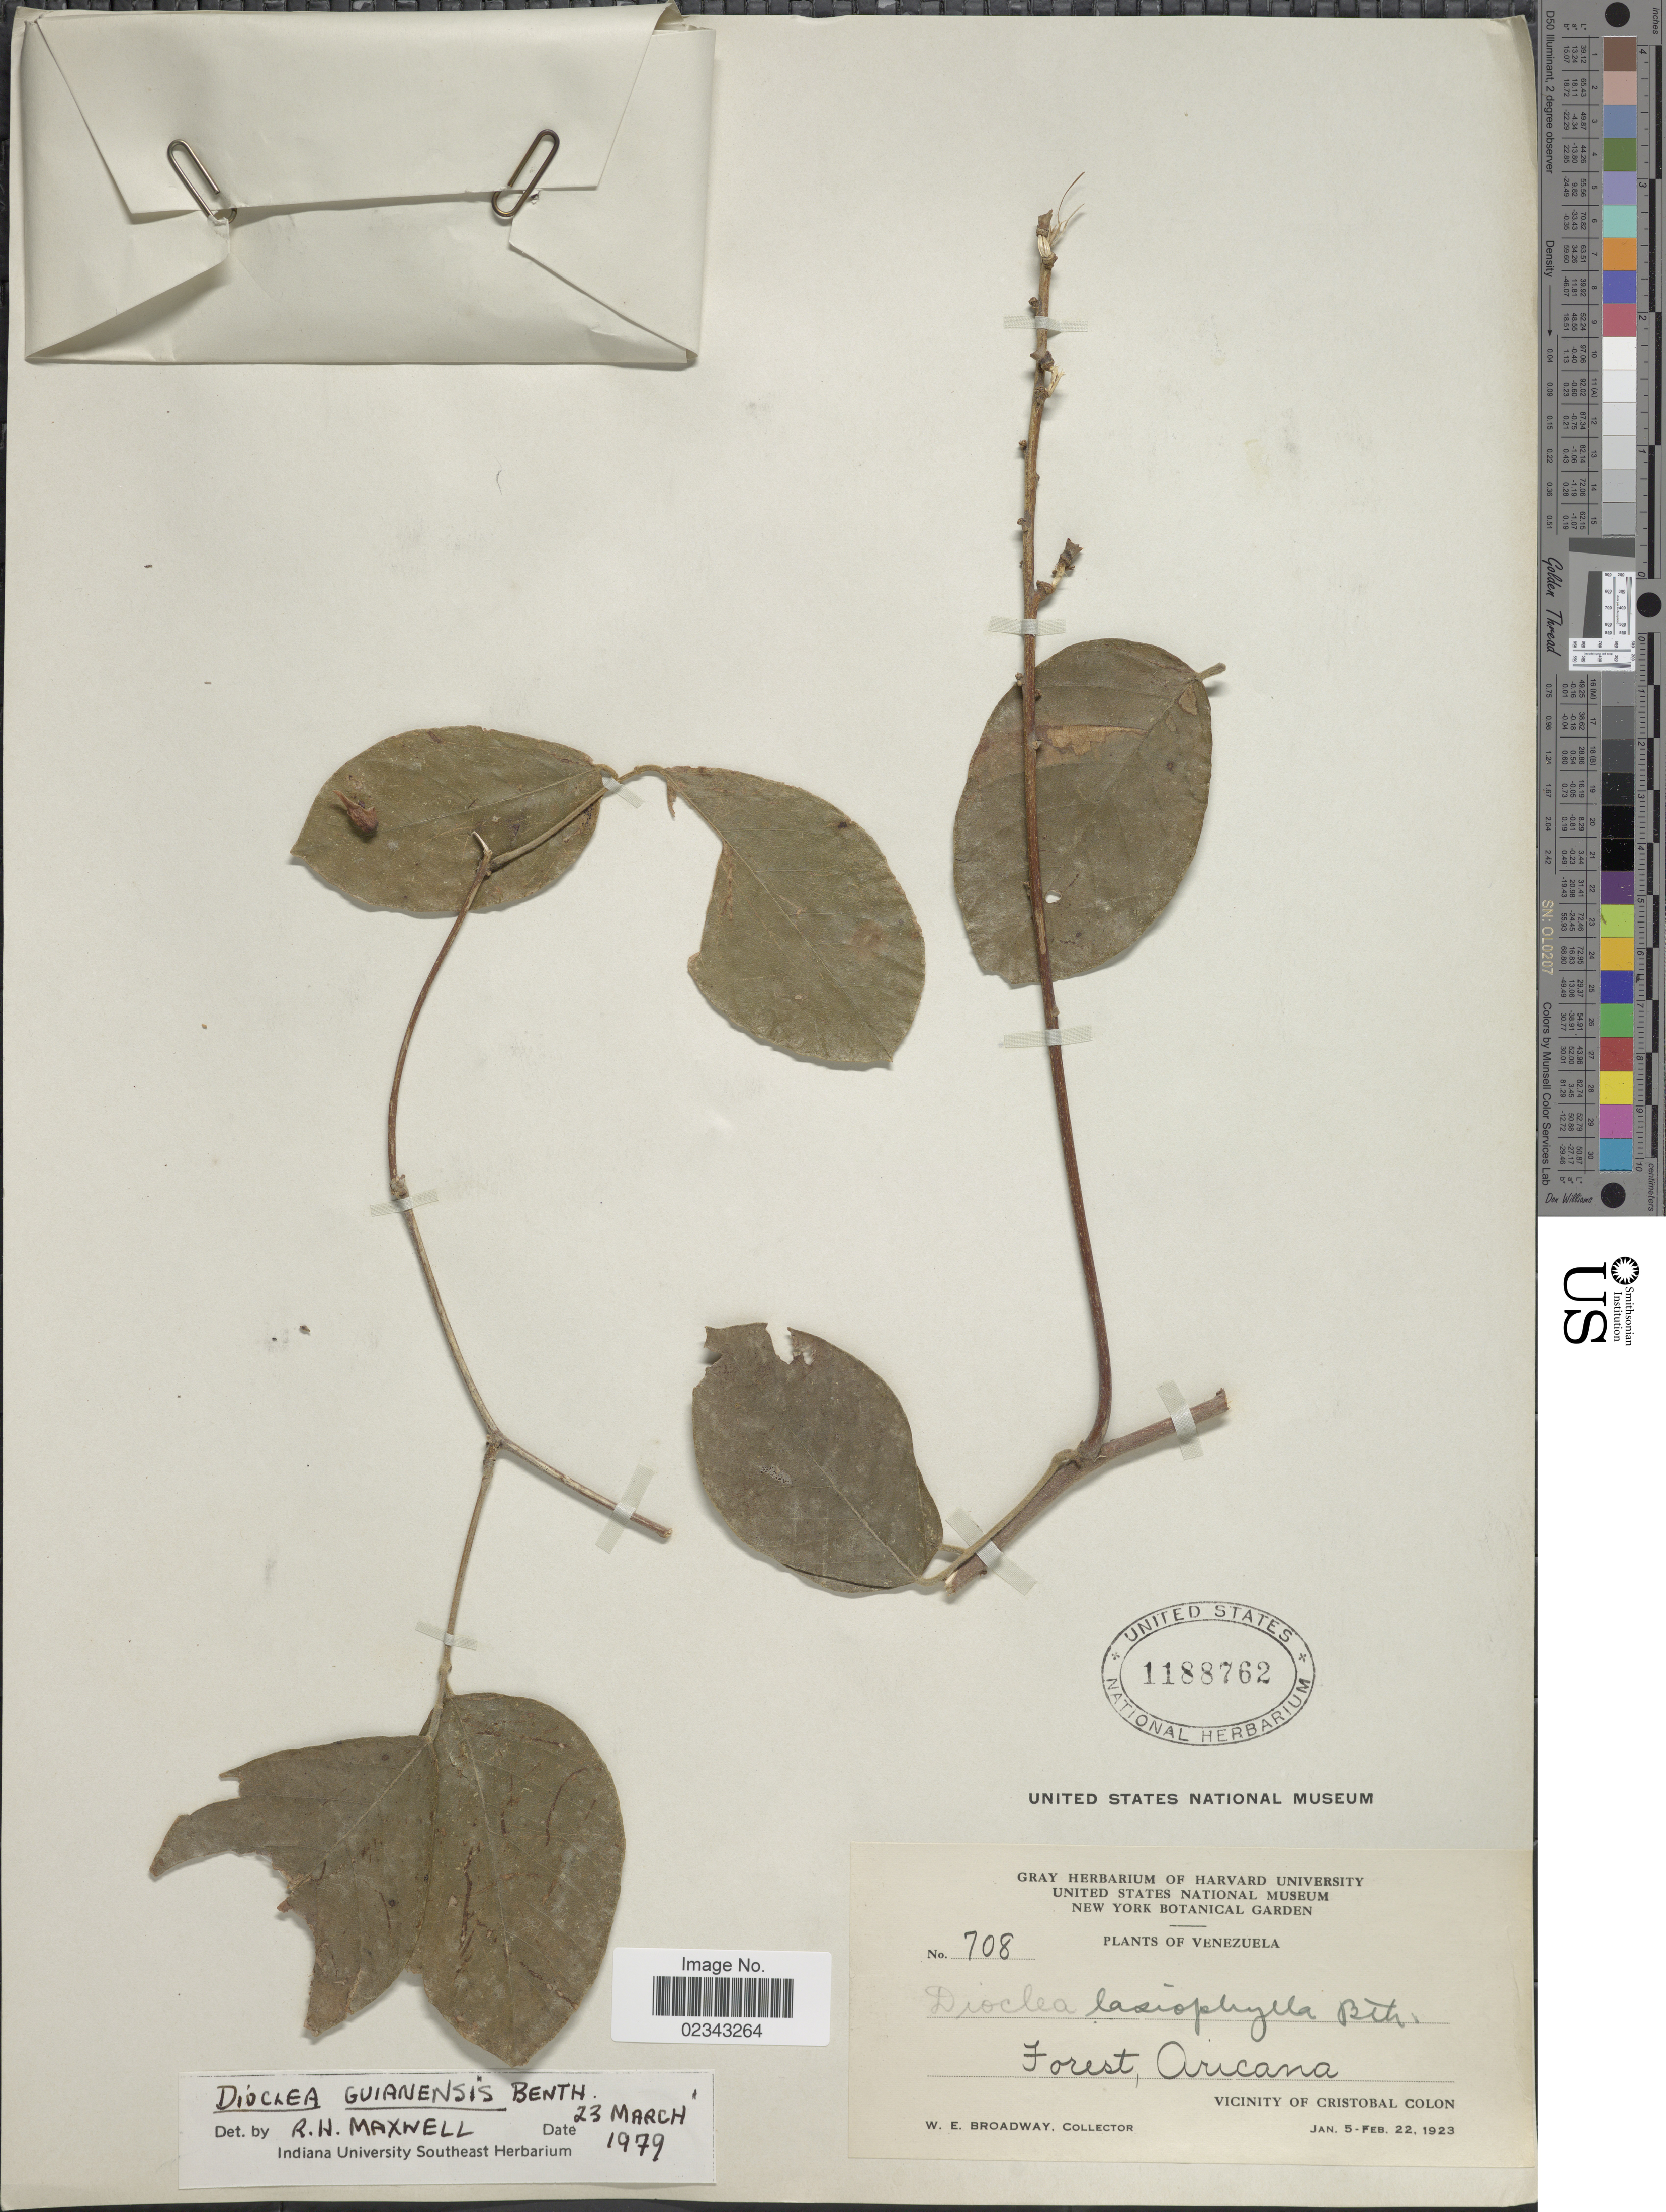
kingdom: Plantae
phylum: Tracheophyta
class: Magnoliopsida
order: Fabales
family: Fabaceae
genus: Dioclea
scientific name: Dioclea guianensis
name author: Benth.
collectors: W. E. Broadway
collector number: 708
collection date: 1923-01-05/1923-02-22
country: Venezuela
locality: Forest, Aricana, Vicinity of Cristobal Colon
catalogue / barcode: US 1188762